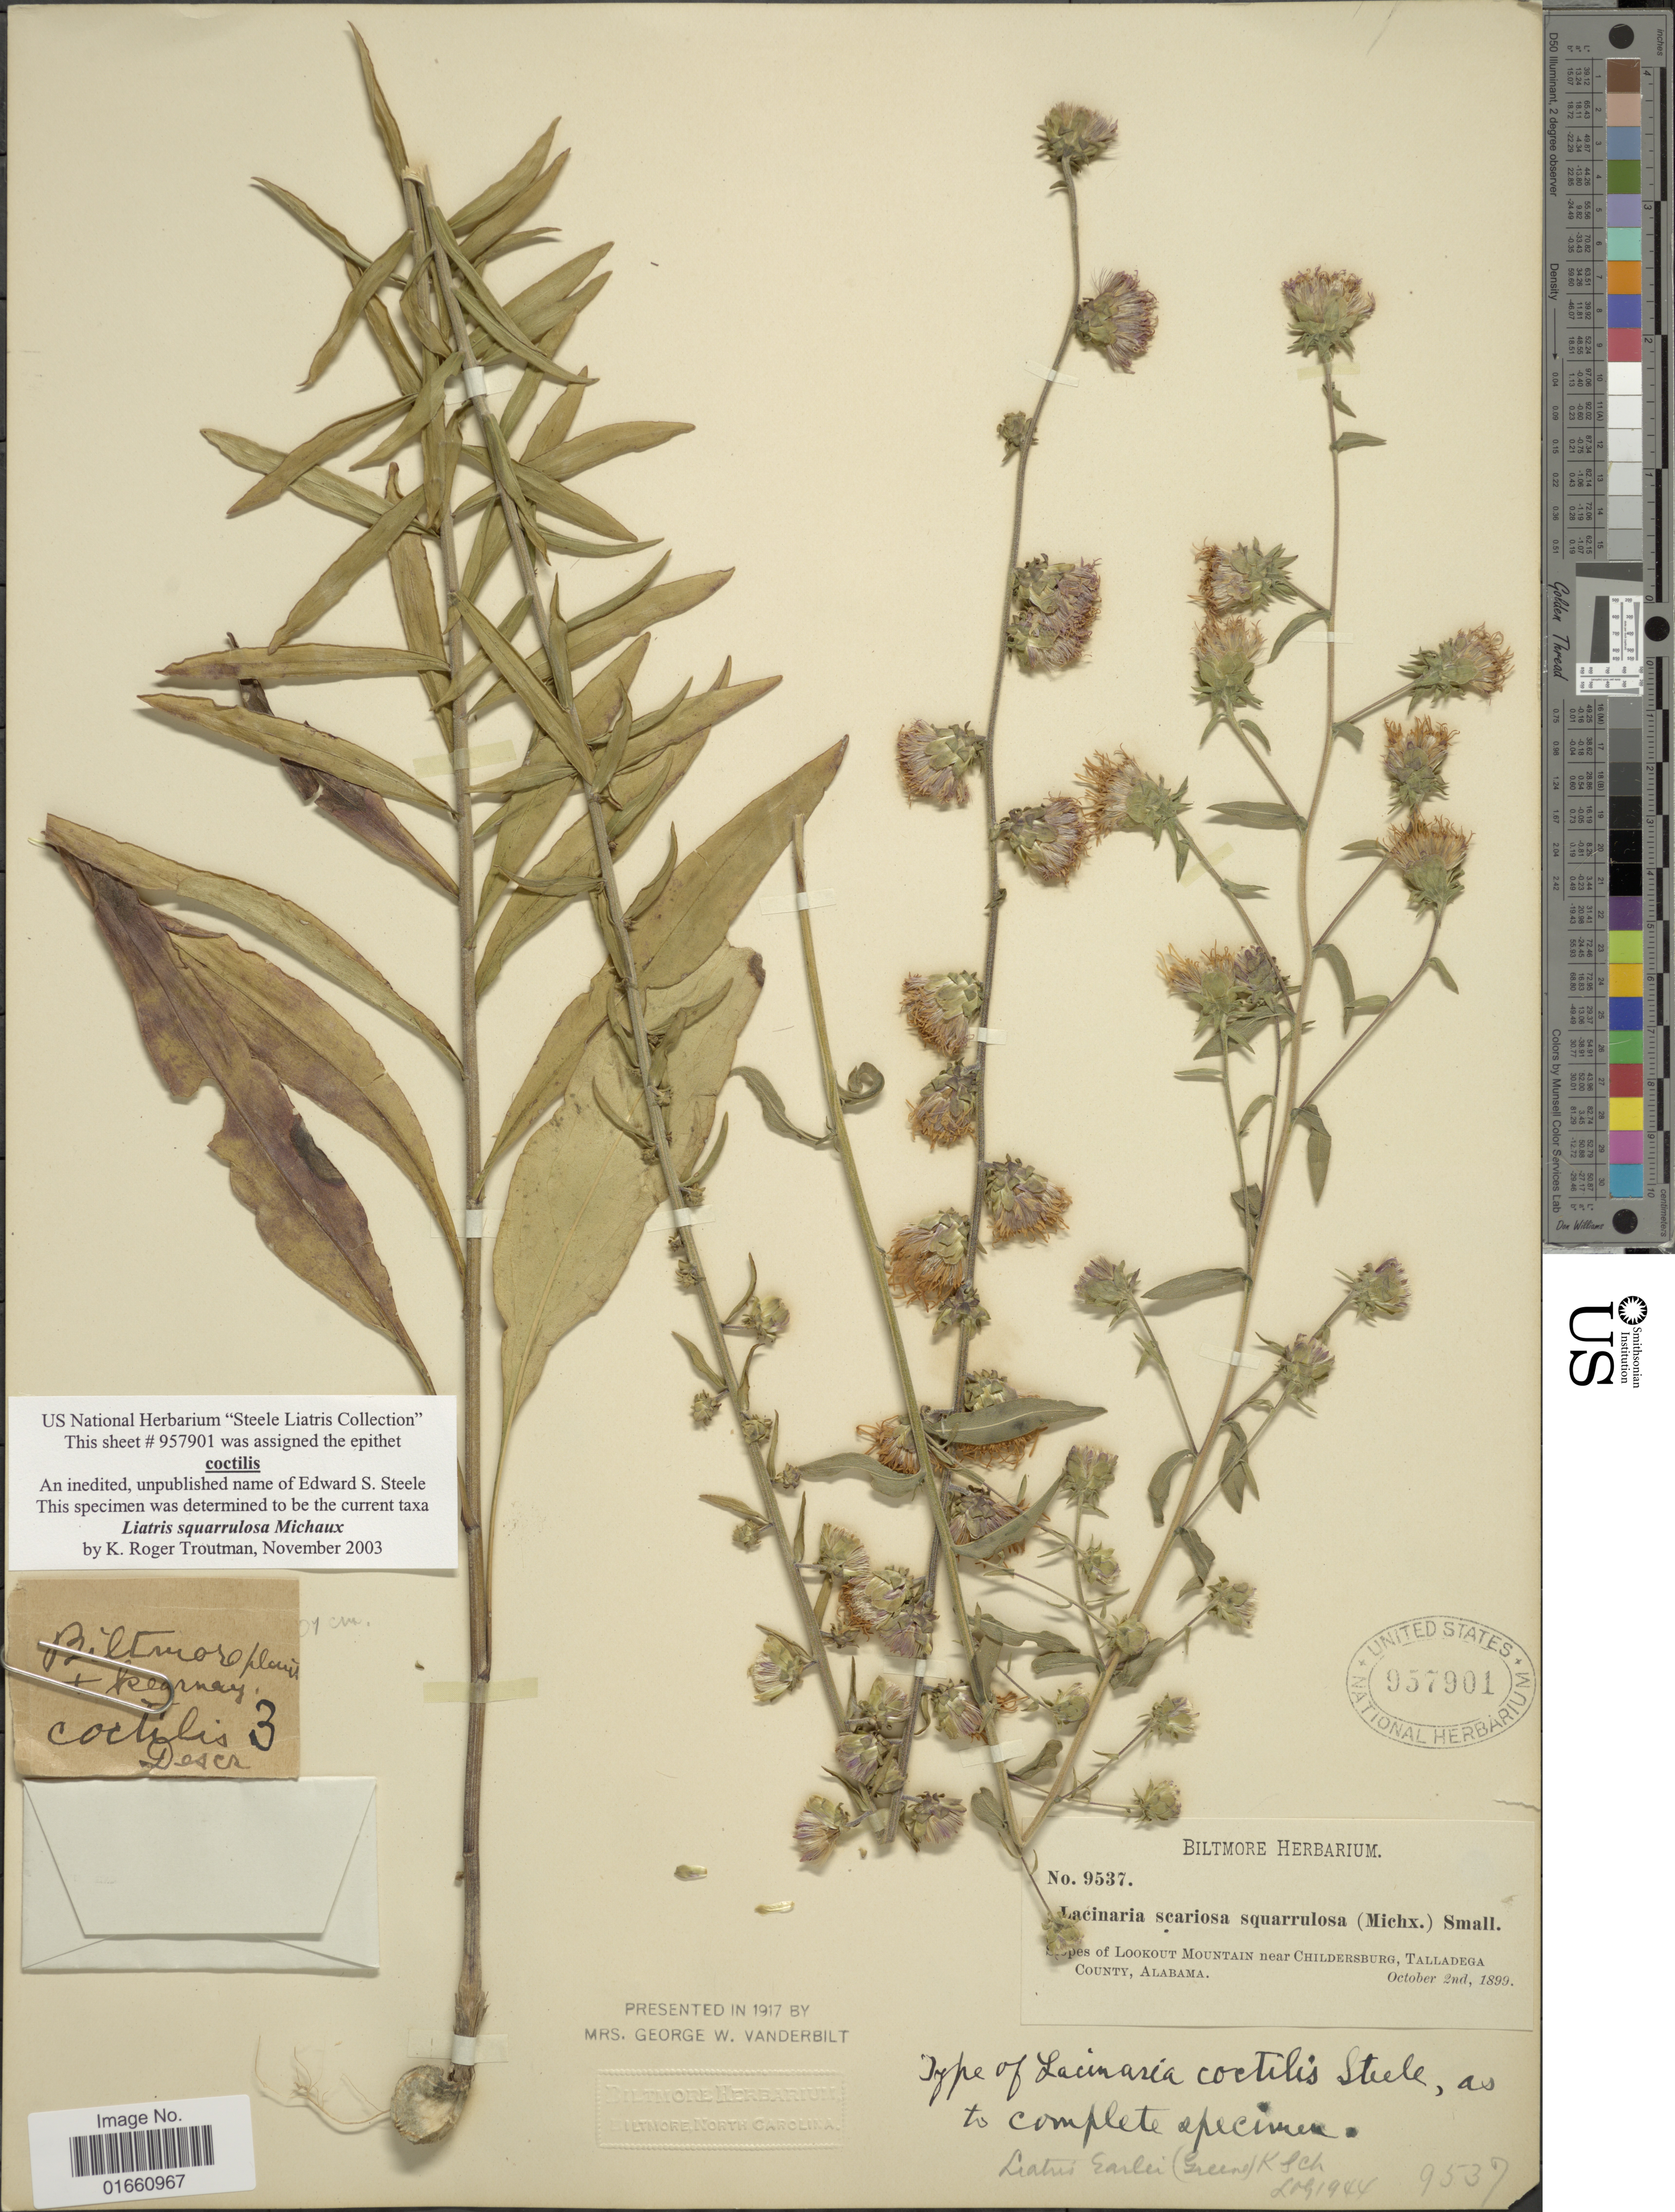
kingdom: Plantae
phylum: Tracheophyta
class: Magnoliopsida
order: Asterales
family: Asteraceae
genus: Liatris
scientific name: Liatris squarrulosa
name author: Michx.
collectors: ex herb. Biltmore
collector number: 9537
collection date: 1899-10-02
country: United States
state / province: Alabama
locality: Slopes of Lookout Mountain near Childersburg, Talladega County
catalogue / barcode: US 957901